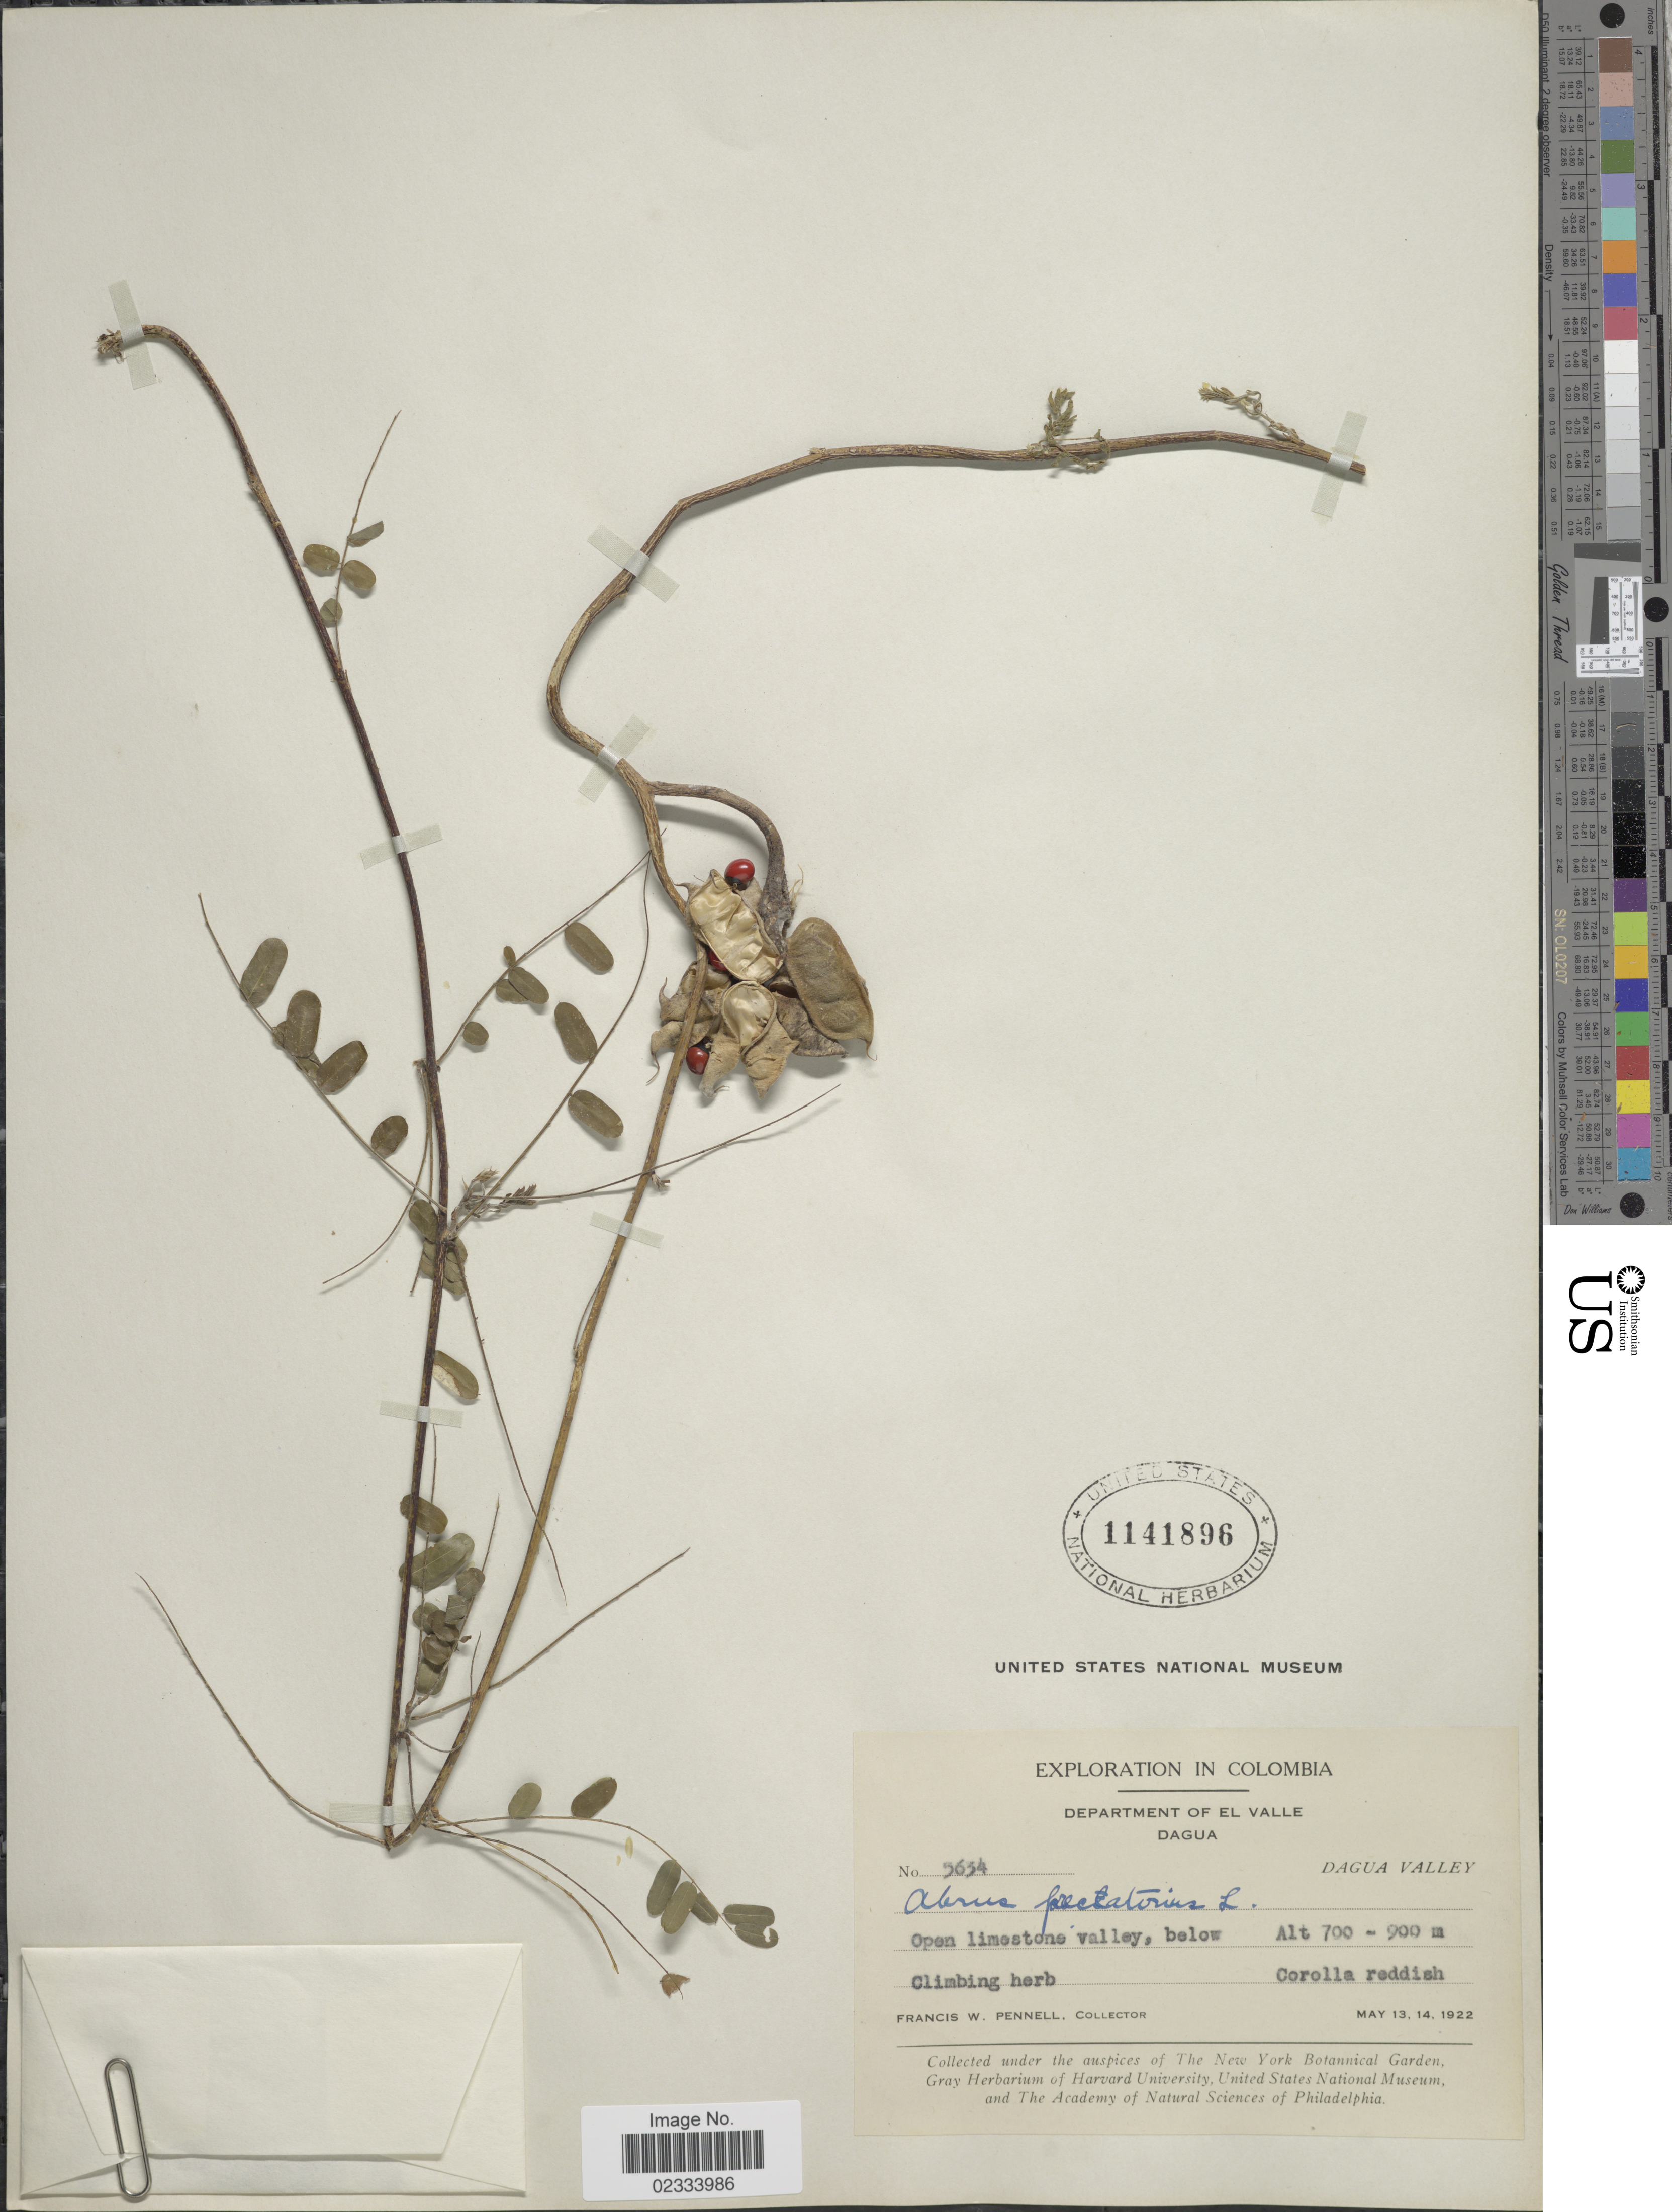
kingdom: Plantae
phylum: Tracheophyta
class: Magnoliopsida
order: Fabales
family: Fabaceae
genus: Abrus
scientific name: Abrus precatorius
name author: L.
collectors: F. W. Pennell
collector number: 5364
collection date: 1922-05-13/1922-05-14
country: Colombia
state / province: Valle del Cauca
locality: Department of el Valley, Dagua, Dagua Valley, open limestone valley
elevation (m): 700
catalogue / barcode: US 1141896